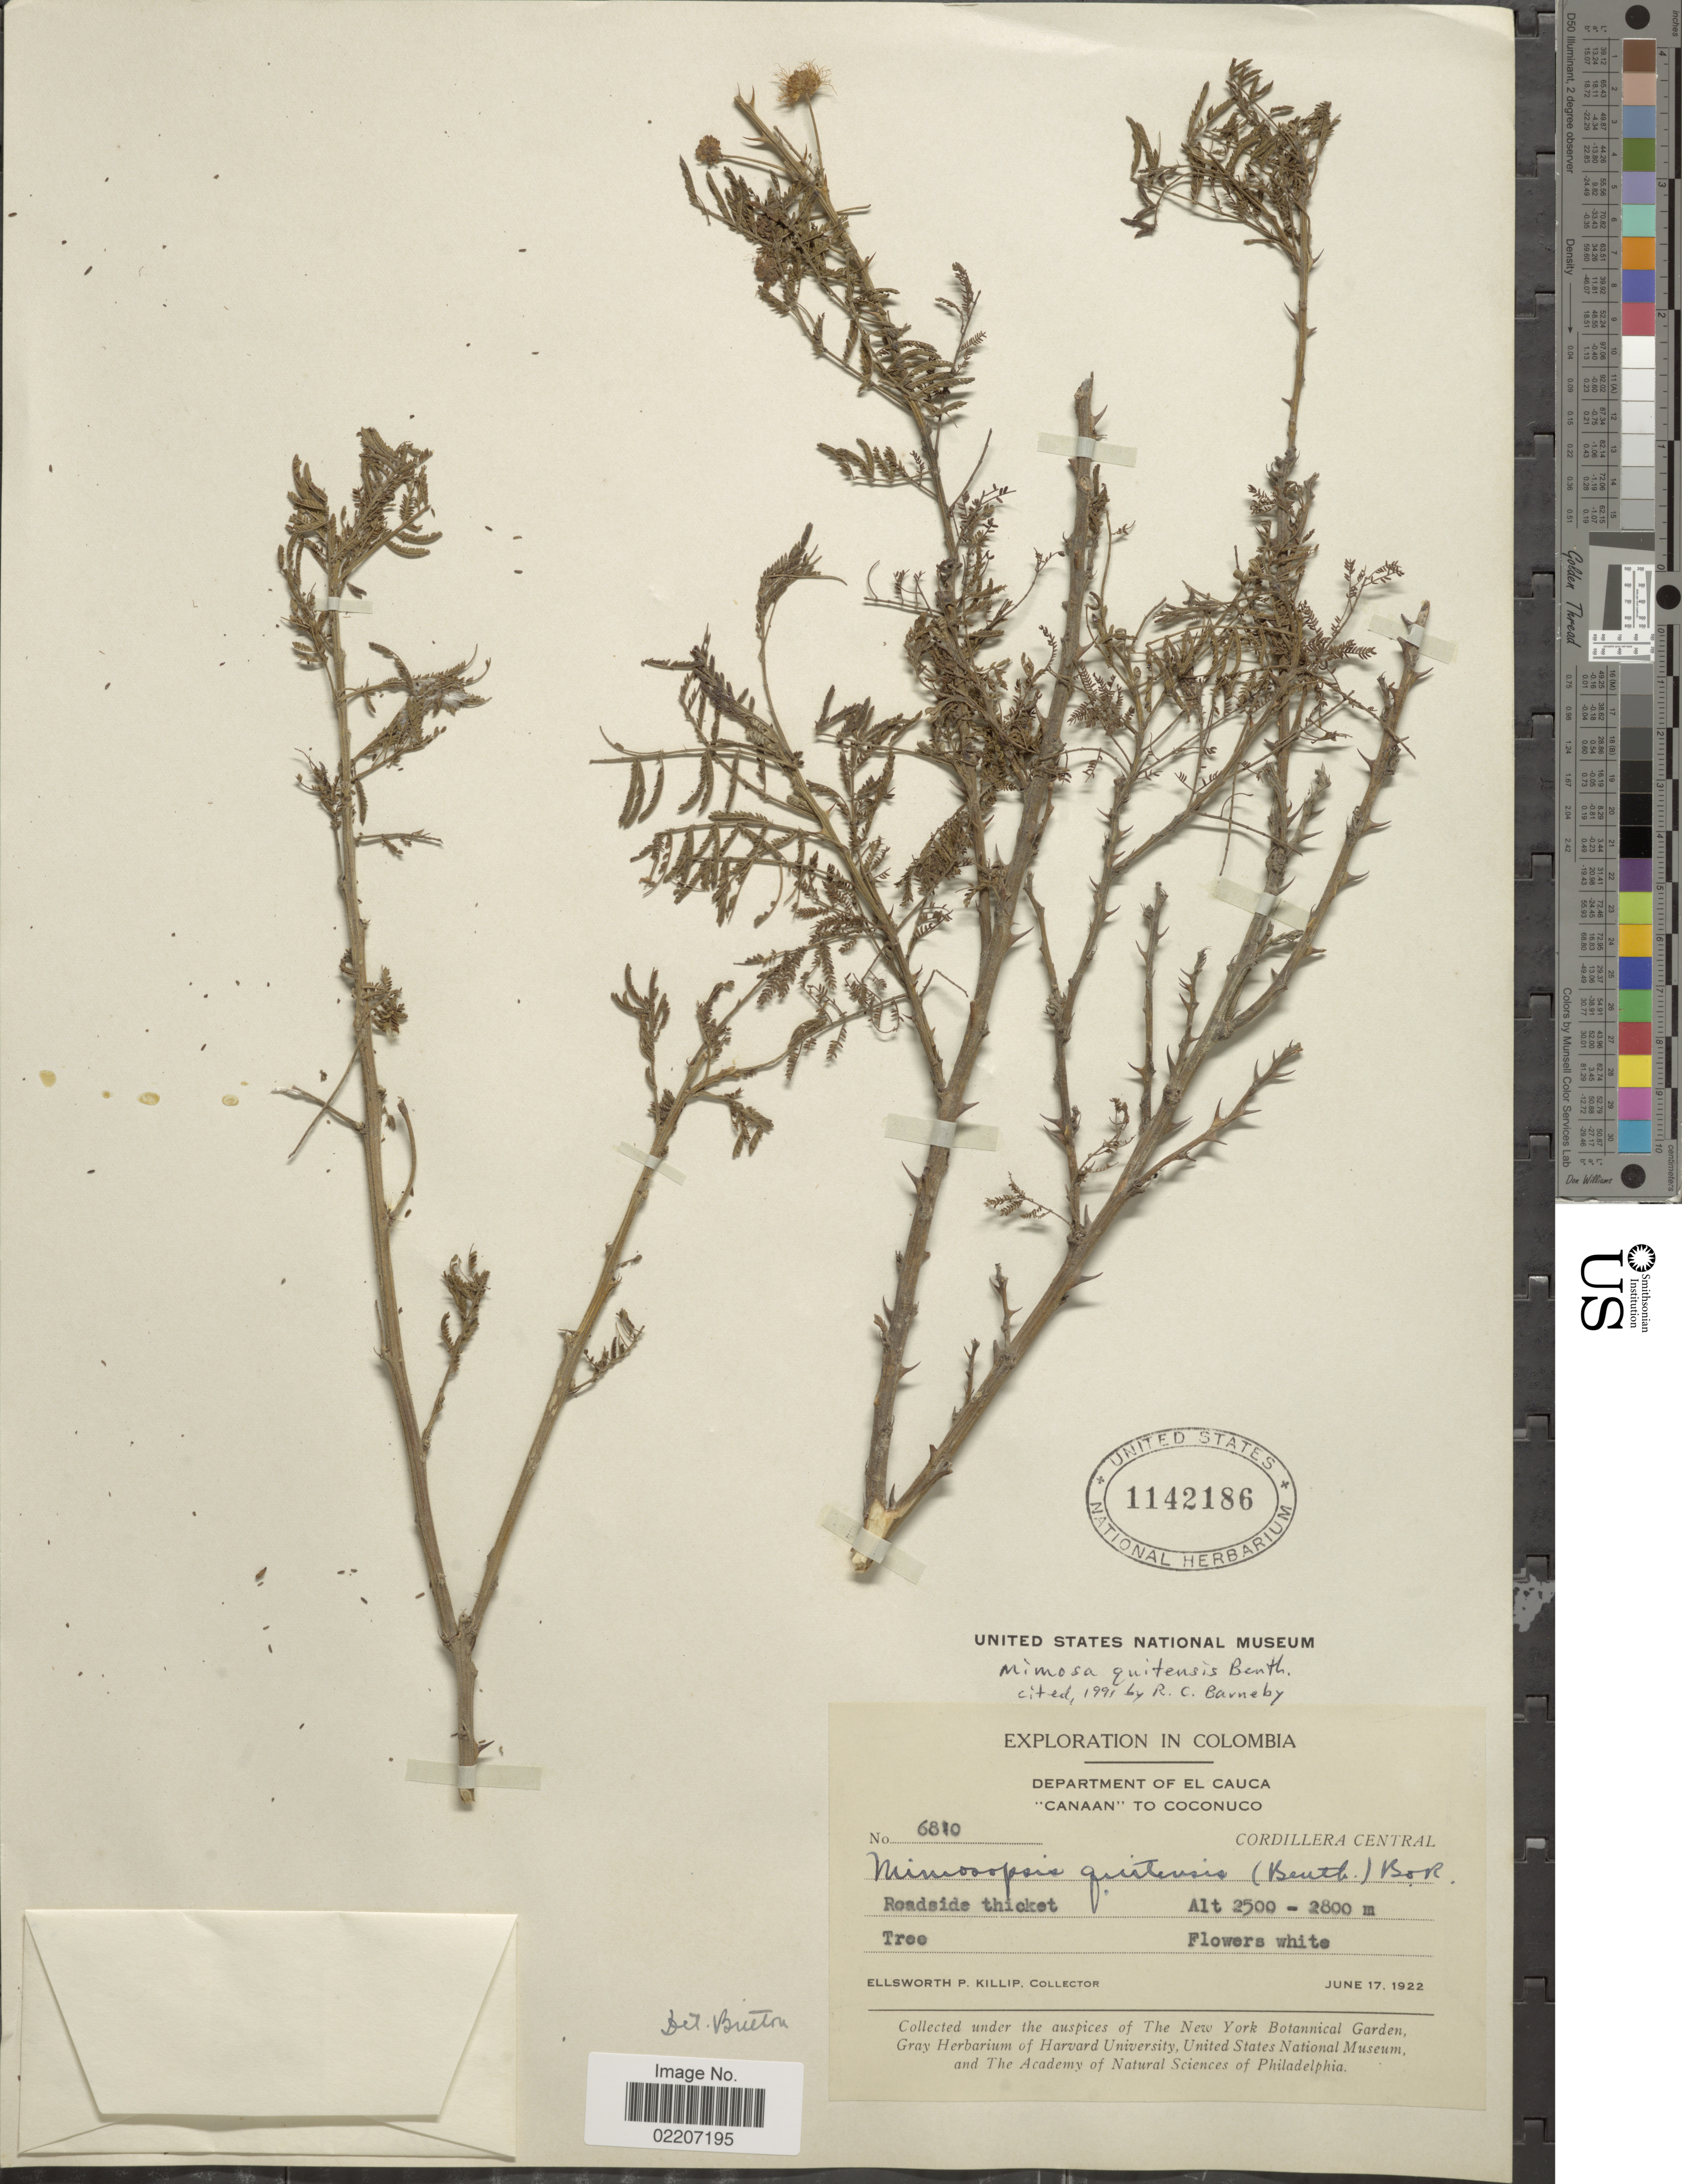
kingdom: Plantae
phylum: Tracheophyta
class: Magnoliopsida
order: Fabales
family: Fabaceae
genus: Mimosa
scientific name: Mimosa quitensis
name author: Benth.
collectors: E. P. Killip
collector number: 6810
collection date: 1922-06-17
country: Colombia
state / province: Cauca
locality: Department of El Cauca, Canaan to Coconuco, Cordillera Central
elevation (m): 2500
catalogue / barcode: US 1142186